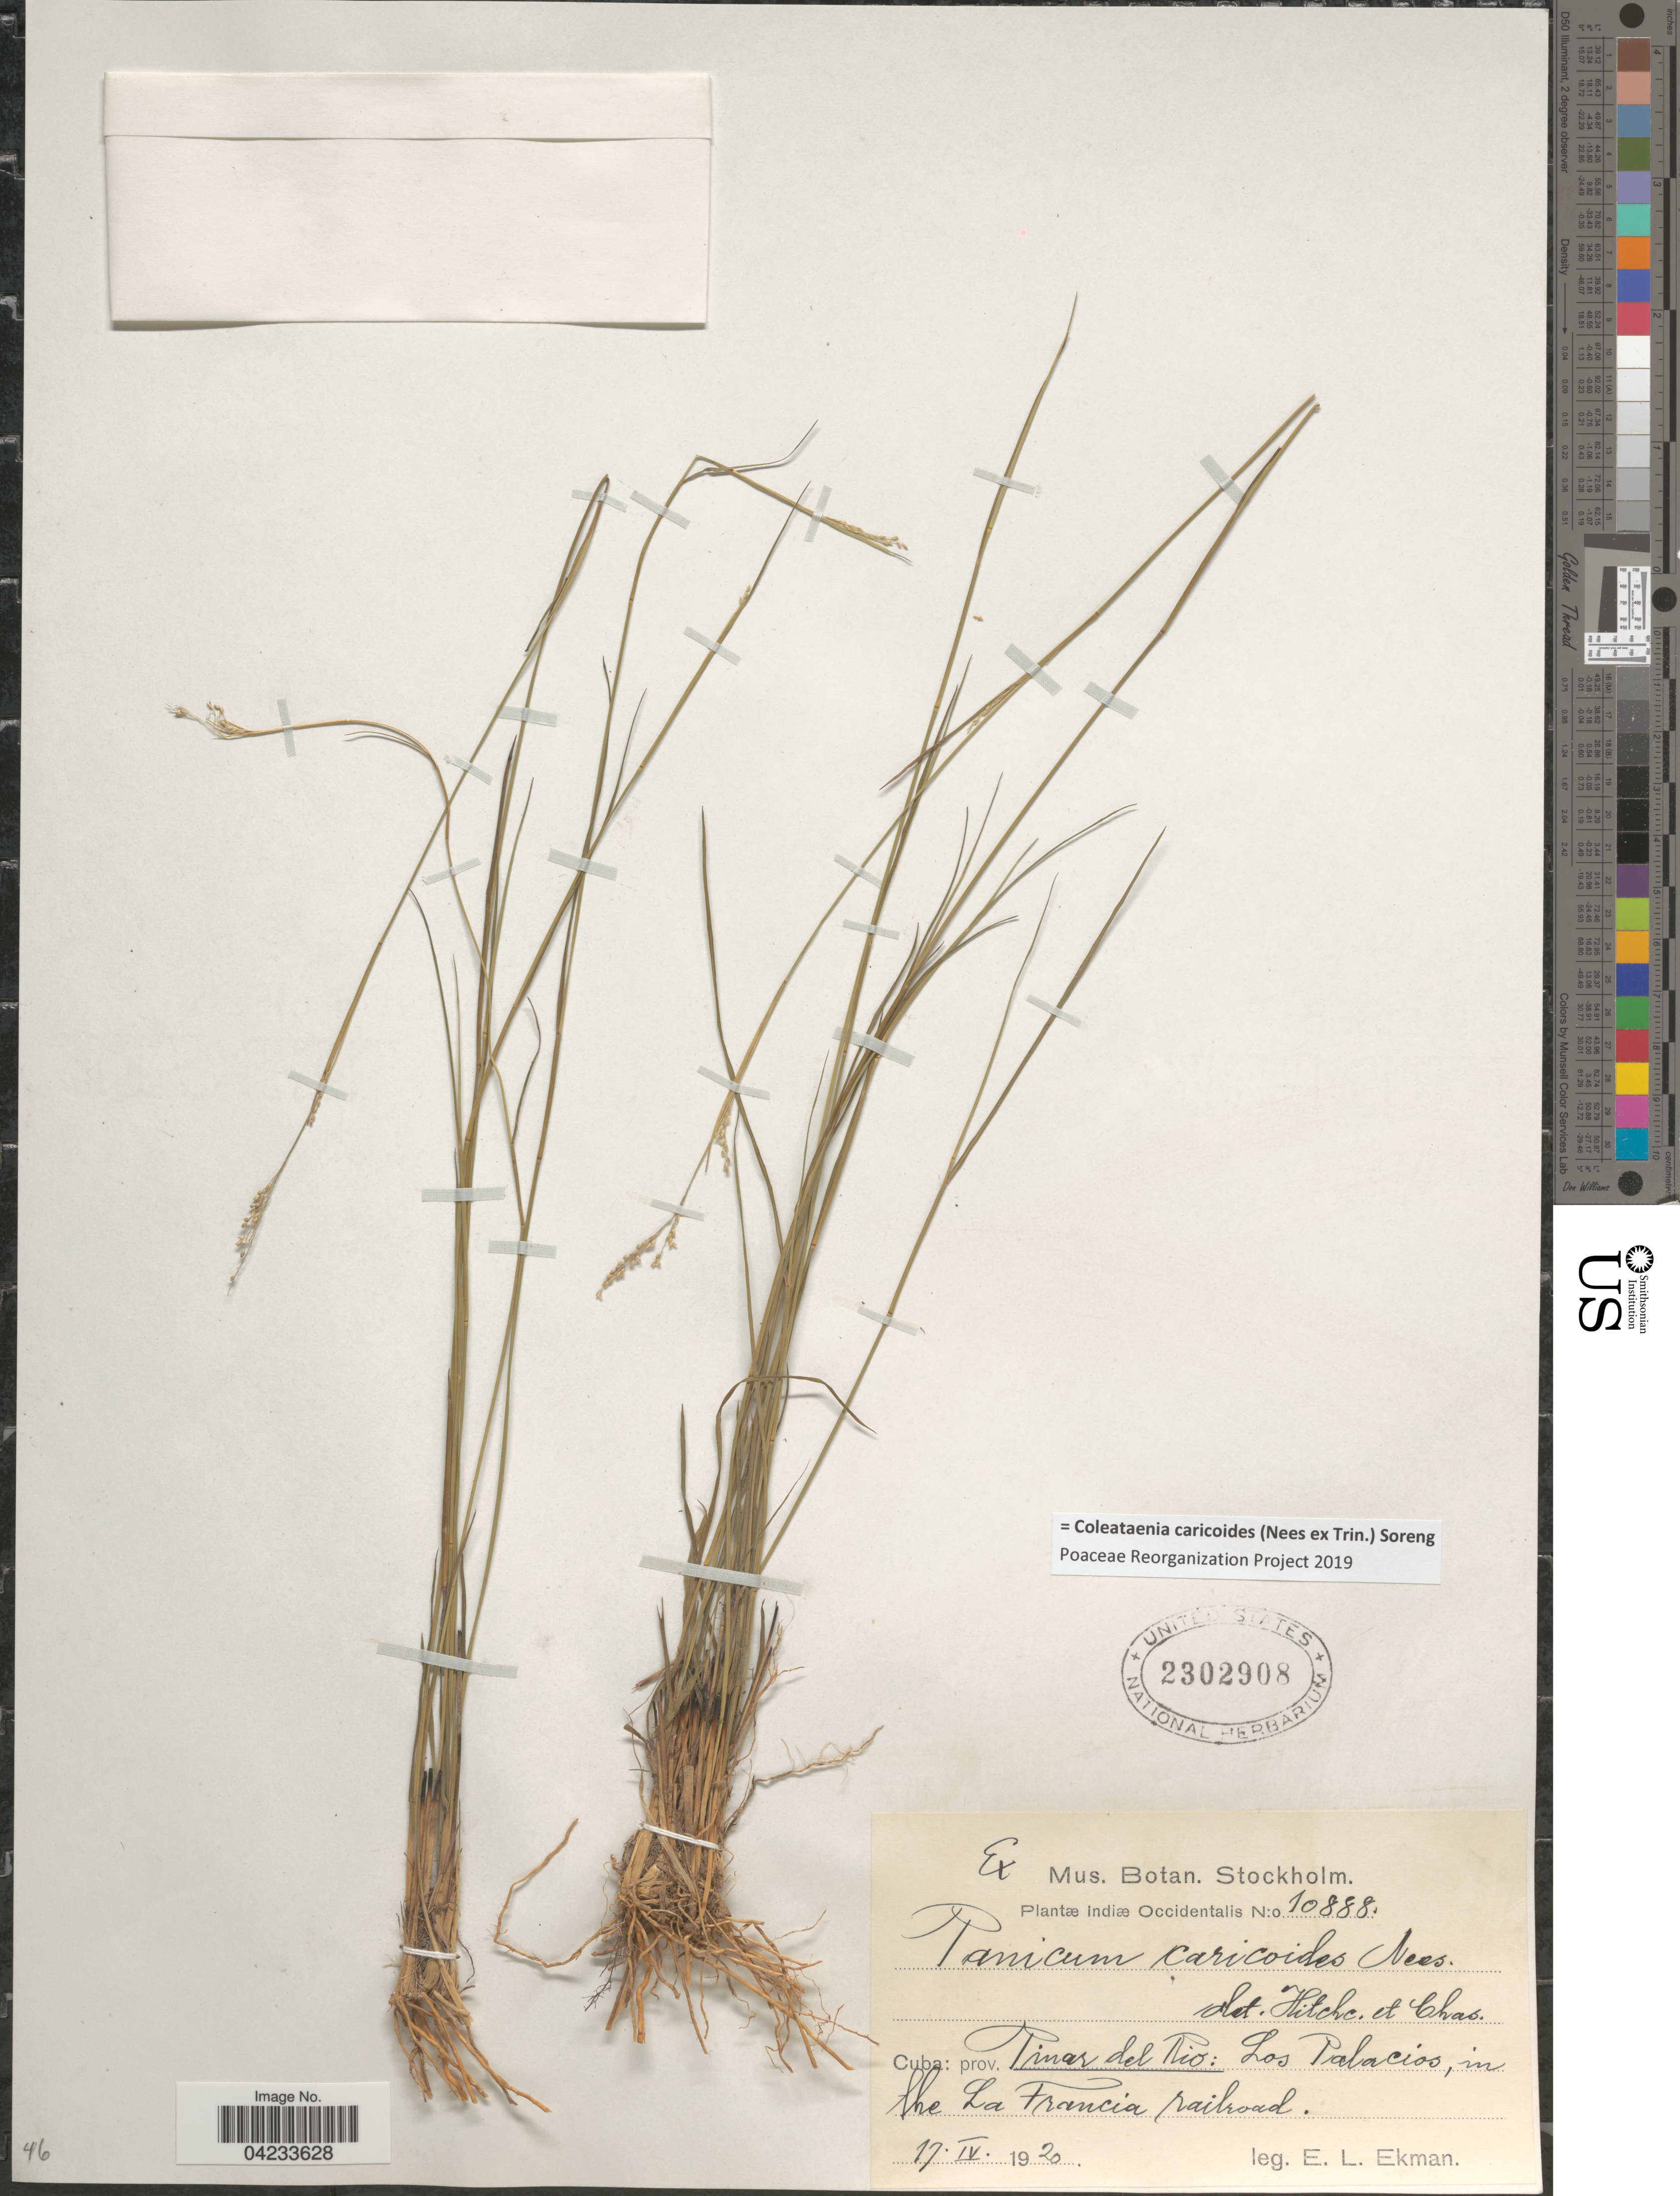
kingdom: Plantae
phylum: Tracheophyta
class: Liliopsida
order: Poales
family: Poaceae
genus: Coleataenia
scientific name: Coleataenia caricoides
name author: (Nees ex Trin.) Soreng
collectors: E. L. Ekman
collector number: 10888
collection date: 1920-04-17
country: Cuba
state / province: Pinar del Río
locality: Indiæ Occidentalis. Los Palacios, in the La Francia railroad.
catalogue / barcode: US 2302908